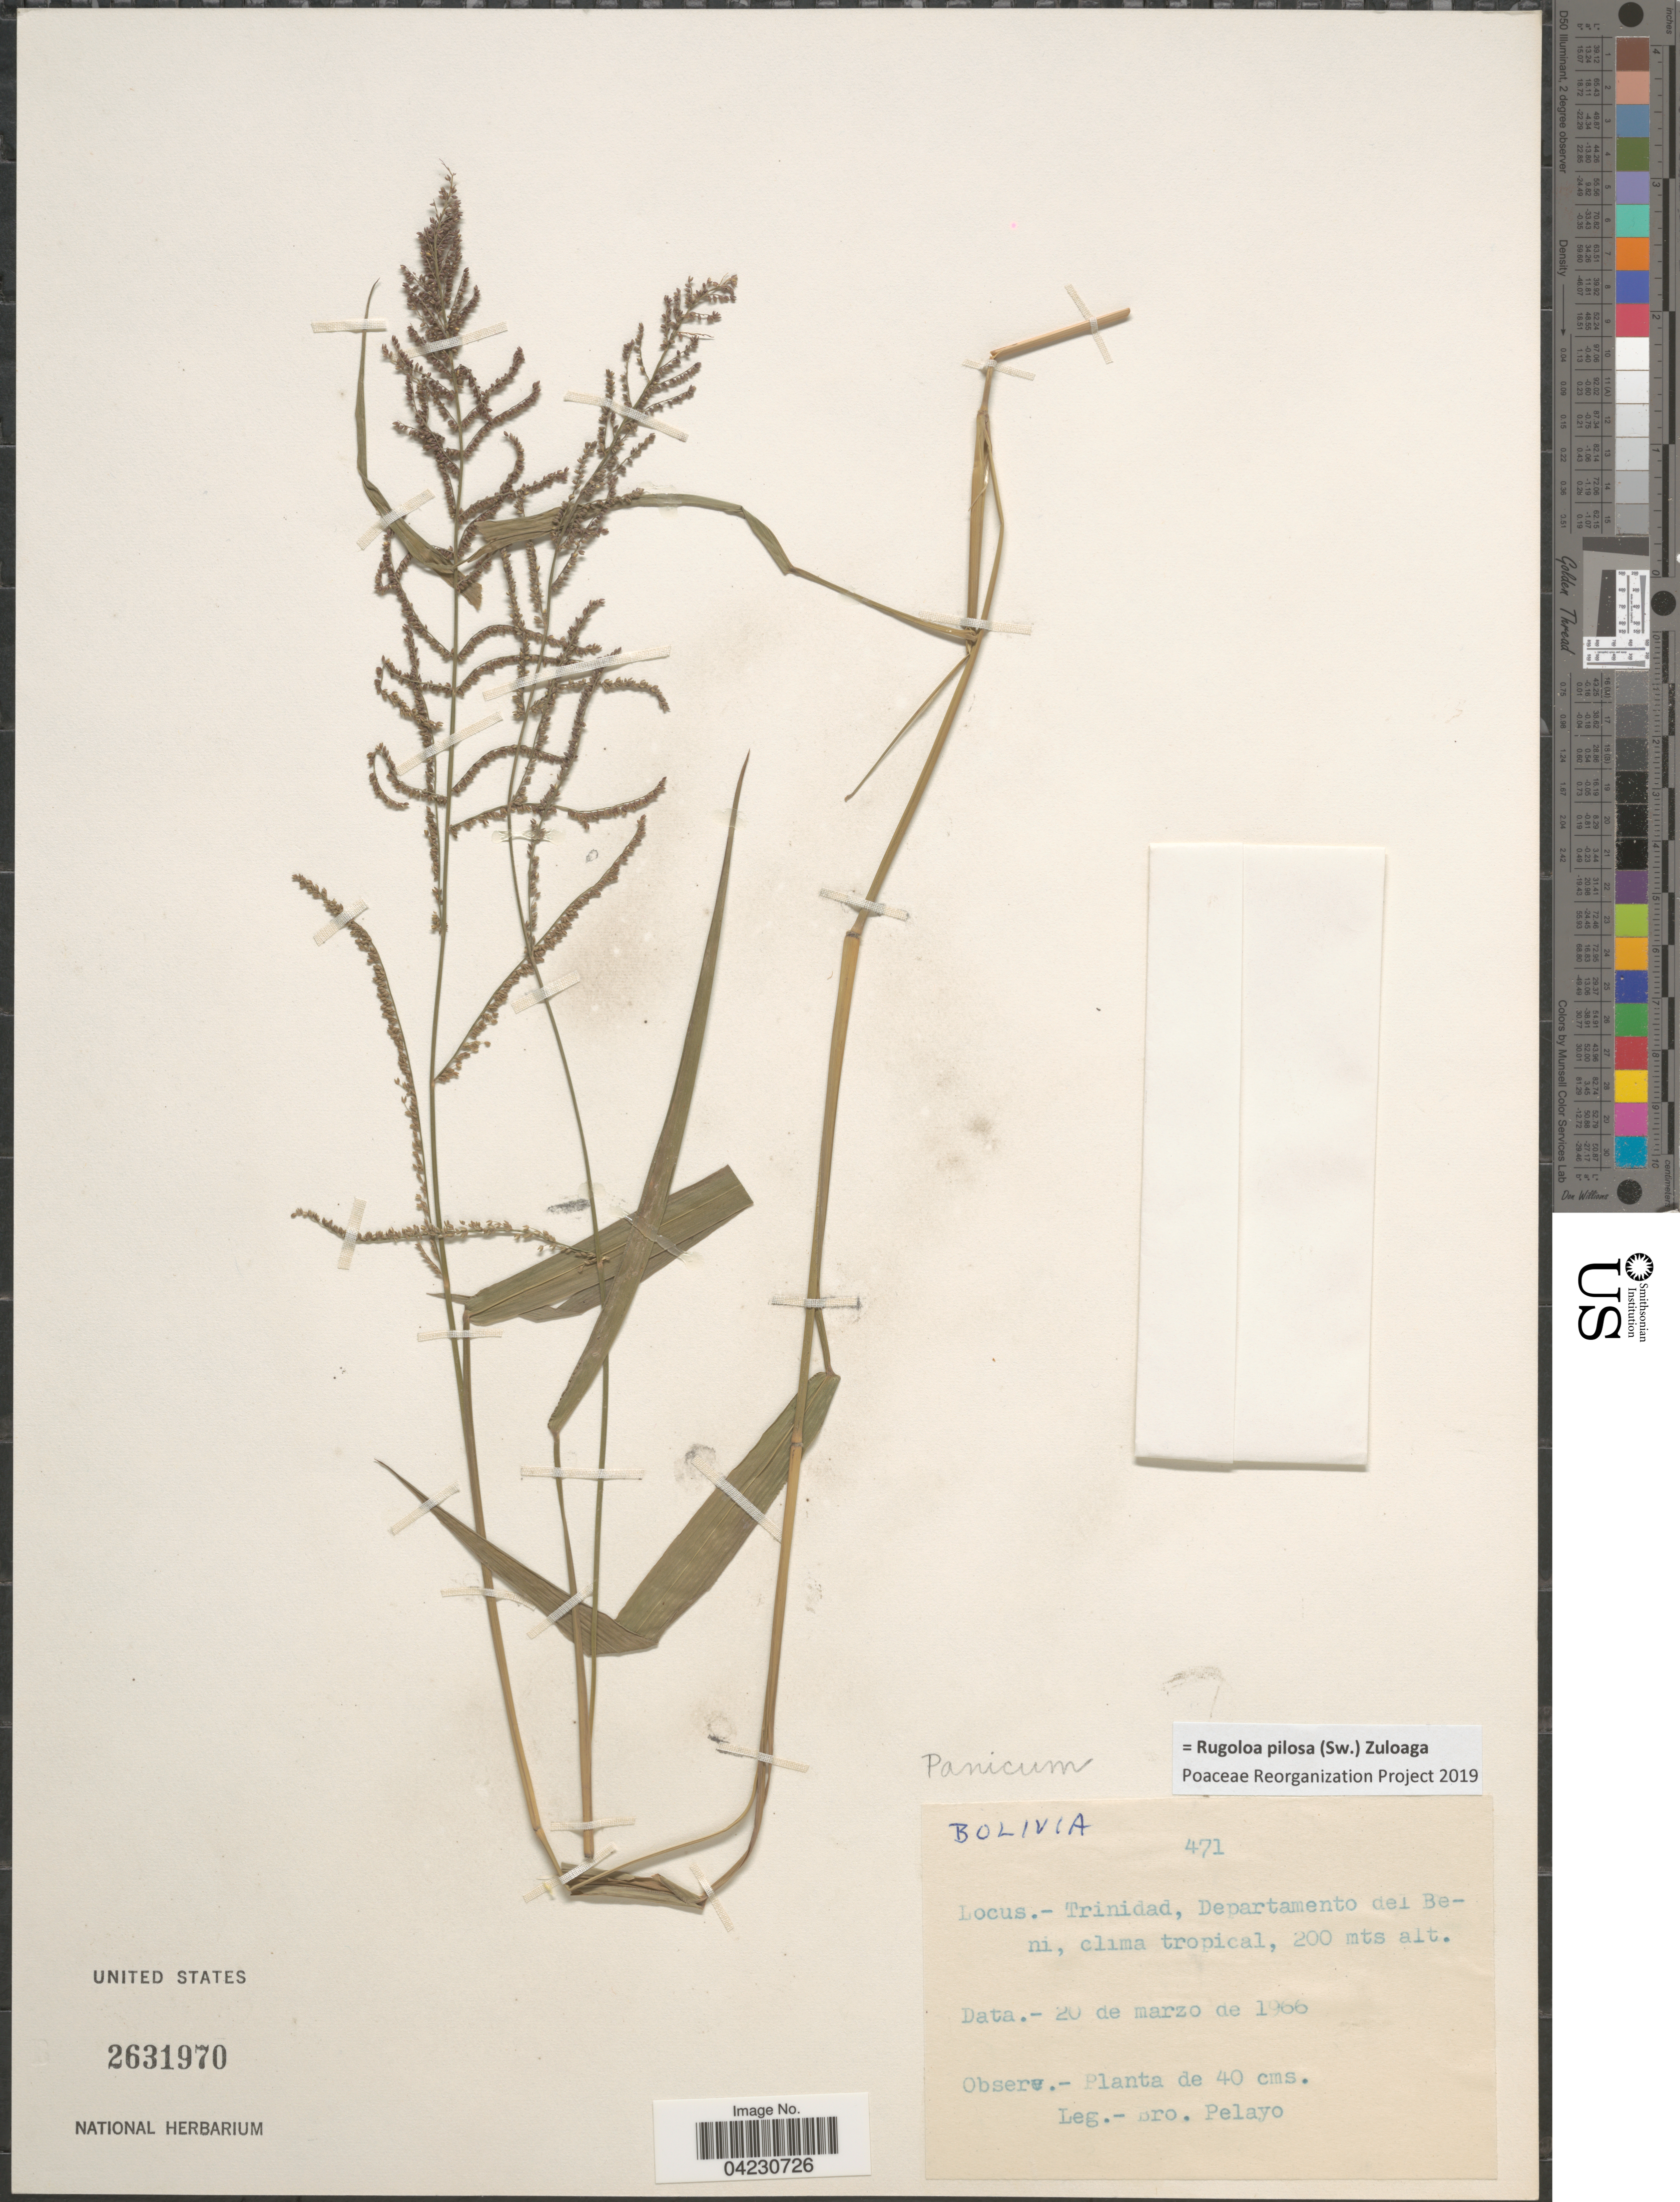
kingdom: Plantae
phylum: Tracheophyta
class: Liliopsida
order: Poales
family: Poaceae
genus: Rugoloa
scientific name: Rugoloa pilosa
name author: (Sw.) Zuloaga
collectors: Pelayo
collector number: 471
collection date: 1966-03-20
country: Bolivia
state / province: Beni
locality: Trinidad, Departamento del Beni, clima tropical.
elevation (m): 200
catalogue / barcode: US 2631970